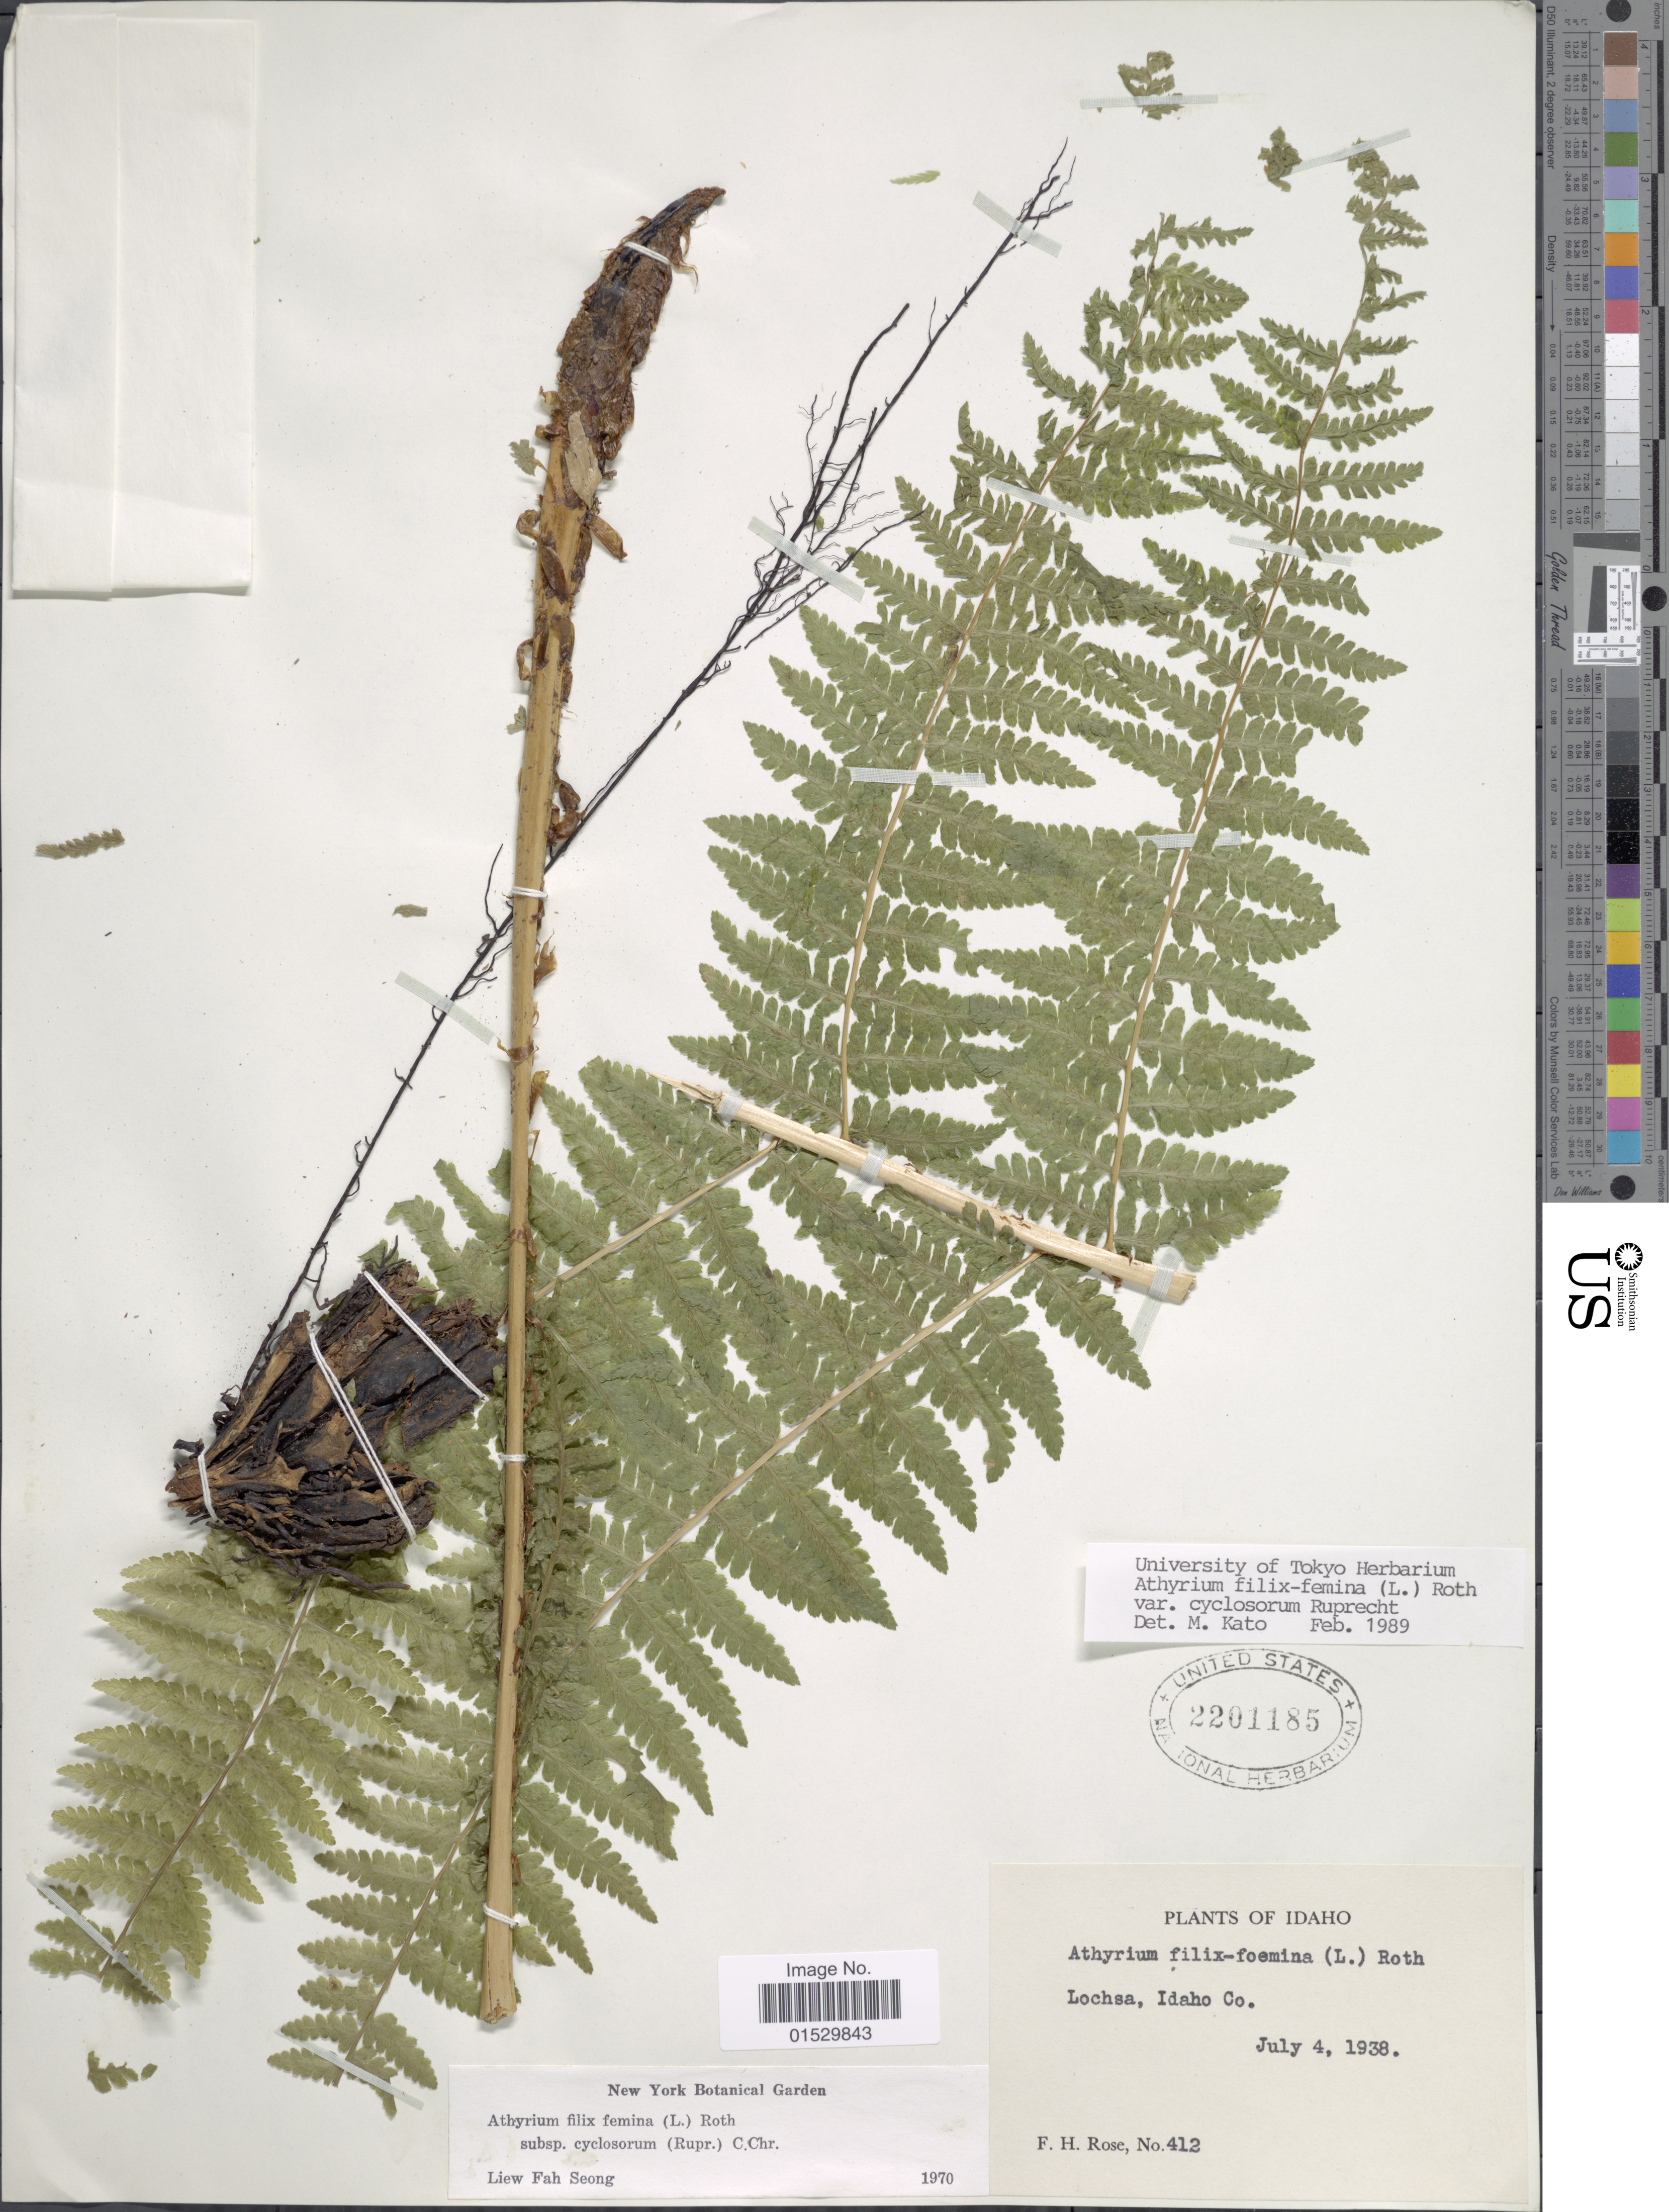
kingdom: Plantae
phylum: Tracheophyta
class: Polypodiopsida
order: Polypodiales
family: Athyriaceae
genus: Athyrium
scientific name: Athyrium filix-femina subsp. cyclosorum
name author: (Rupr.) C. Chr.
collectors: F. H. Rose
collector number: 412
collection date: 1938-07-04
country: United States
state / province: Idaho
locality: Lochsa, Idaho Co.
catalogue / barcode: US 2201185